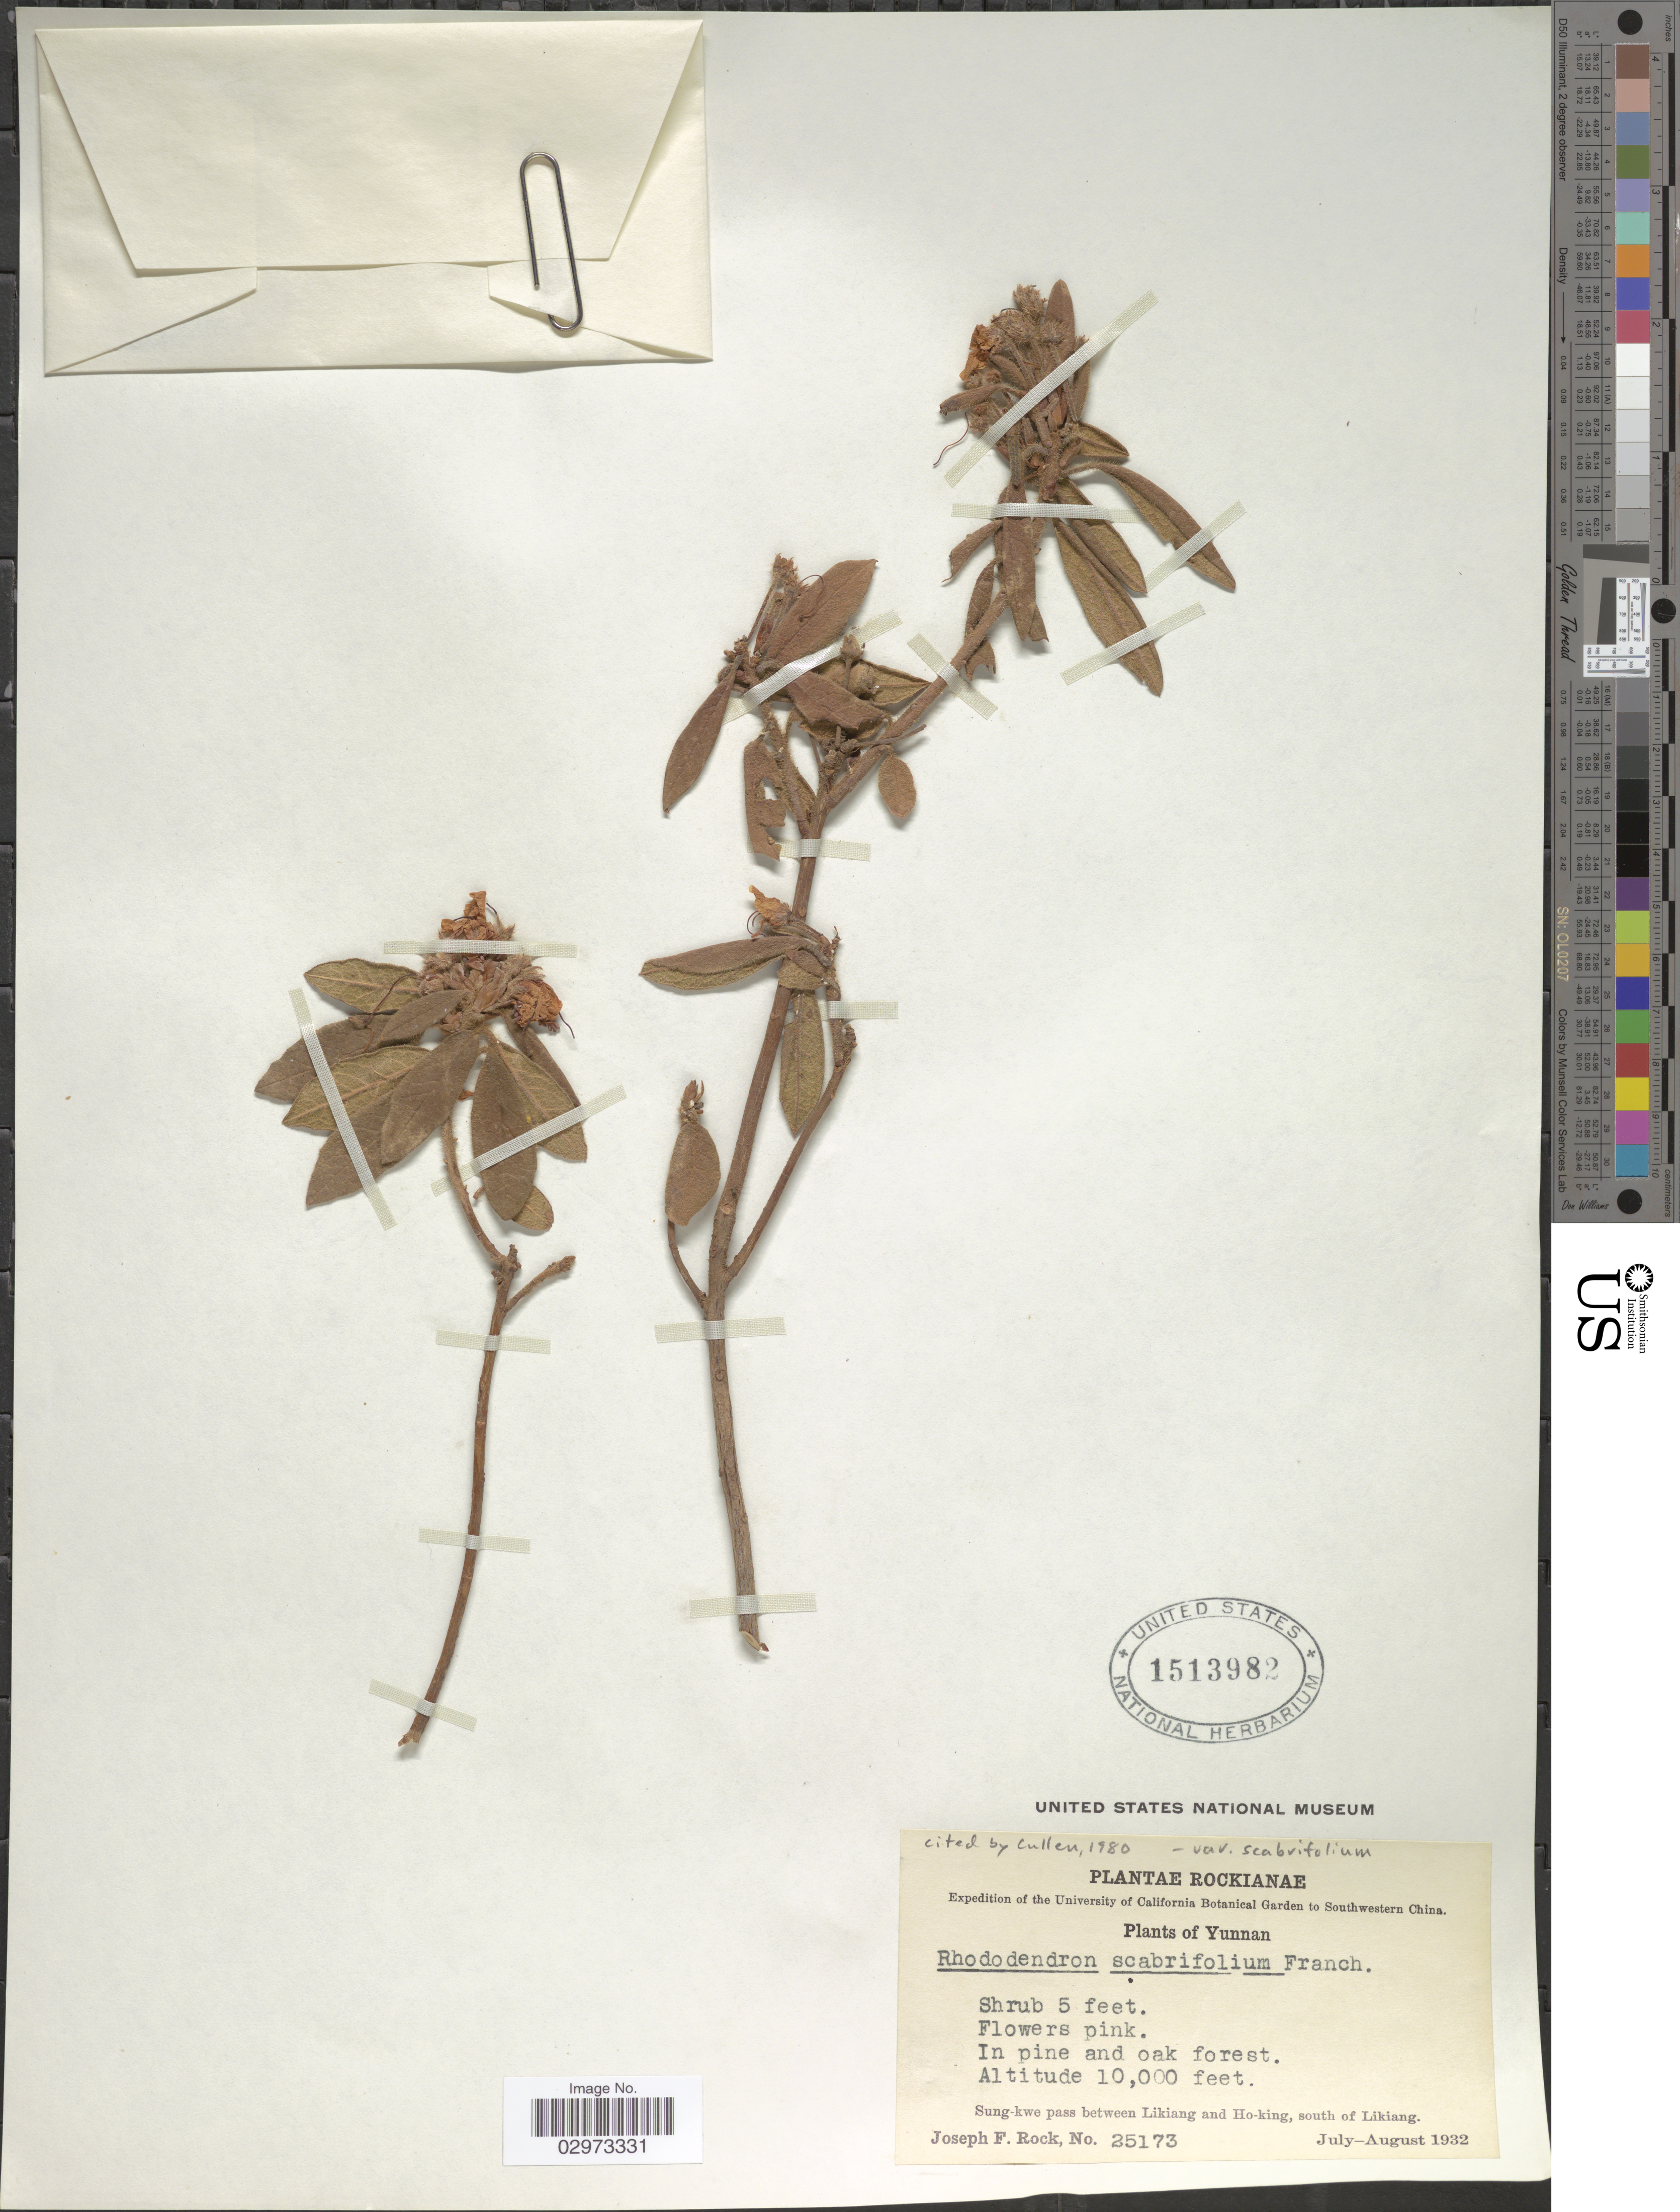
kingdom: Plantae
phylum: Tracheophyta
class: Magnoliopsida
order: Ericales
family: Ericaceae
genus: Rhododendron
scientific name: Rhododendron scabrifolium var. scabrifolium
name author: Franch.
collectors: J. F. Rock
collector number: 25173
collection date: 1932-07/1932-08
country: China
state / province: Yunnan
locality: Southwestern China. In pine and oak forest. Sung-kwe pass between Likiang and Ho-king, south of Likiang.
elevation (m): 3048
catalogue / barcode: US 1513982